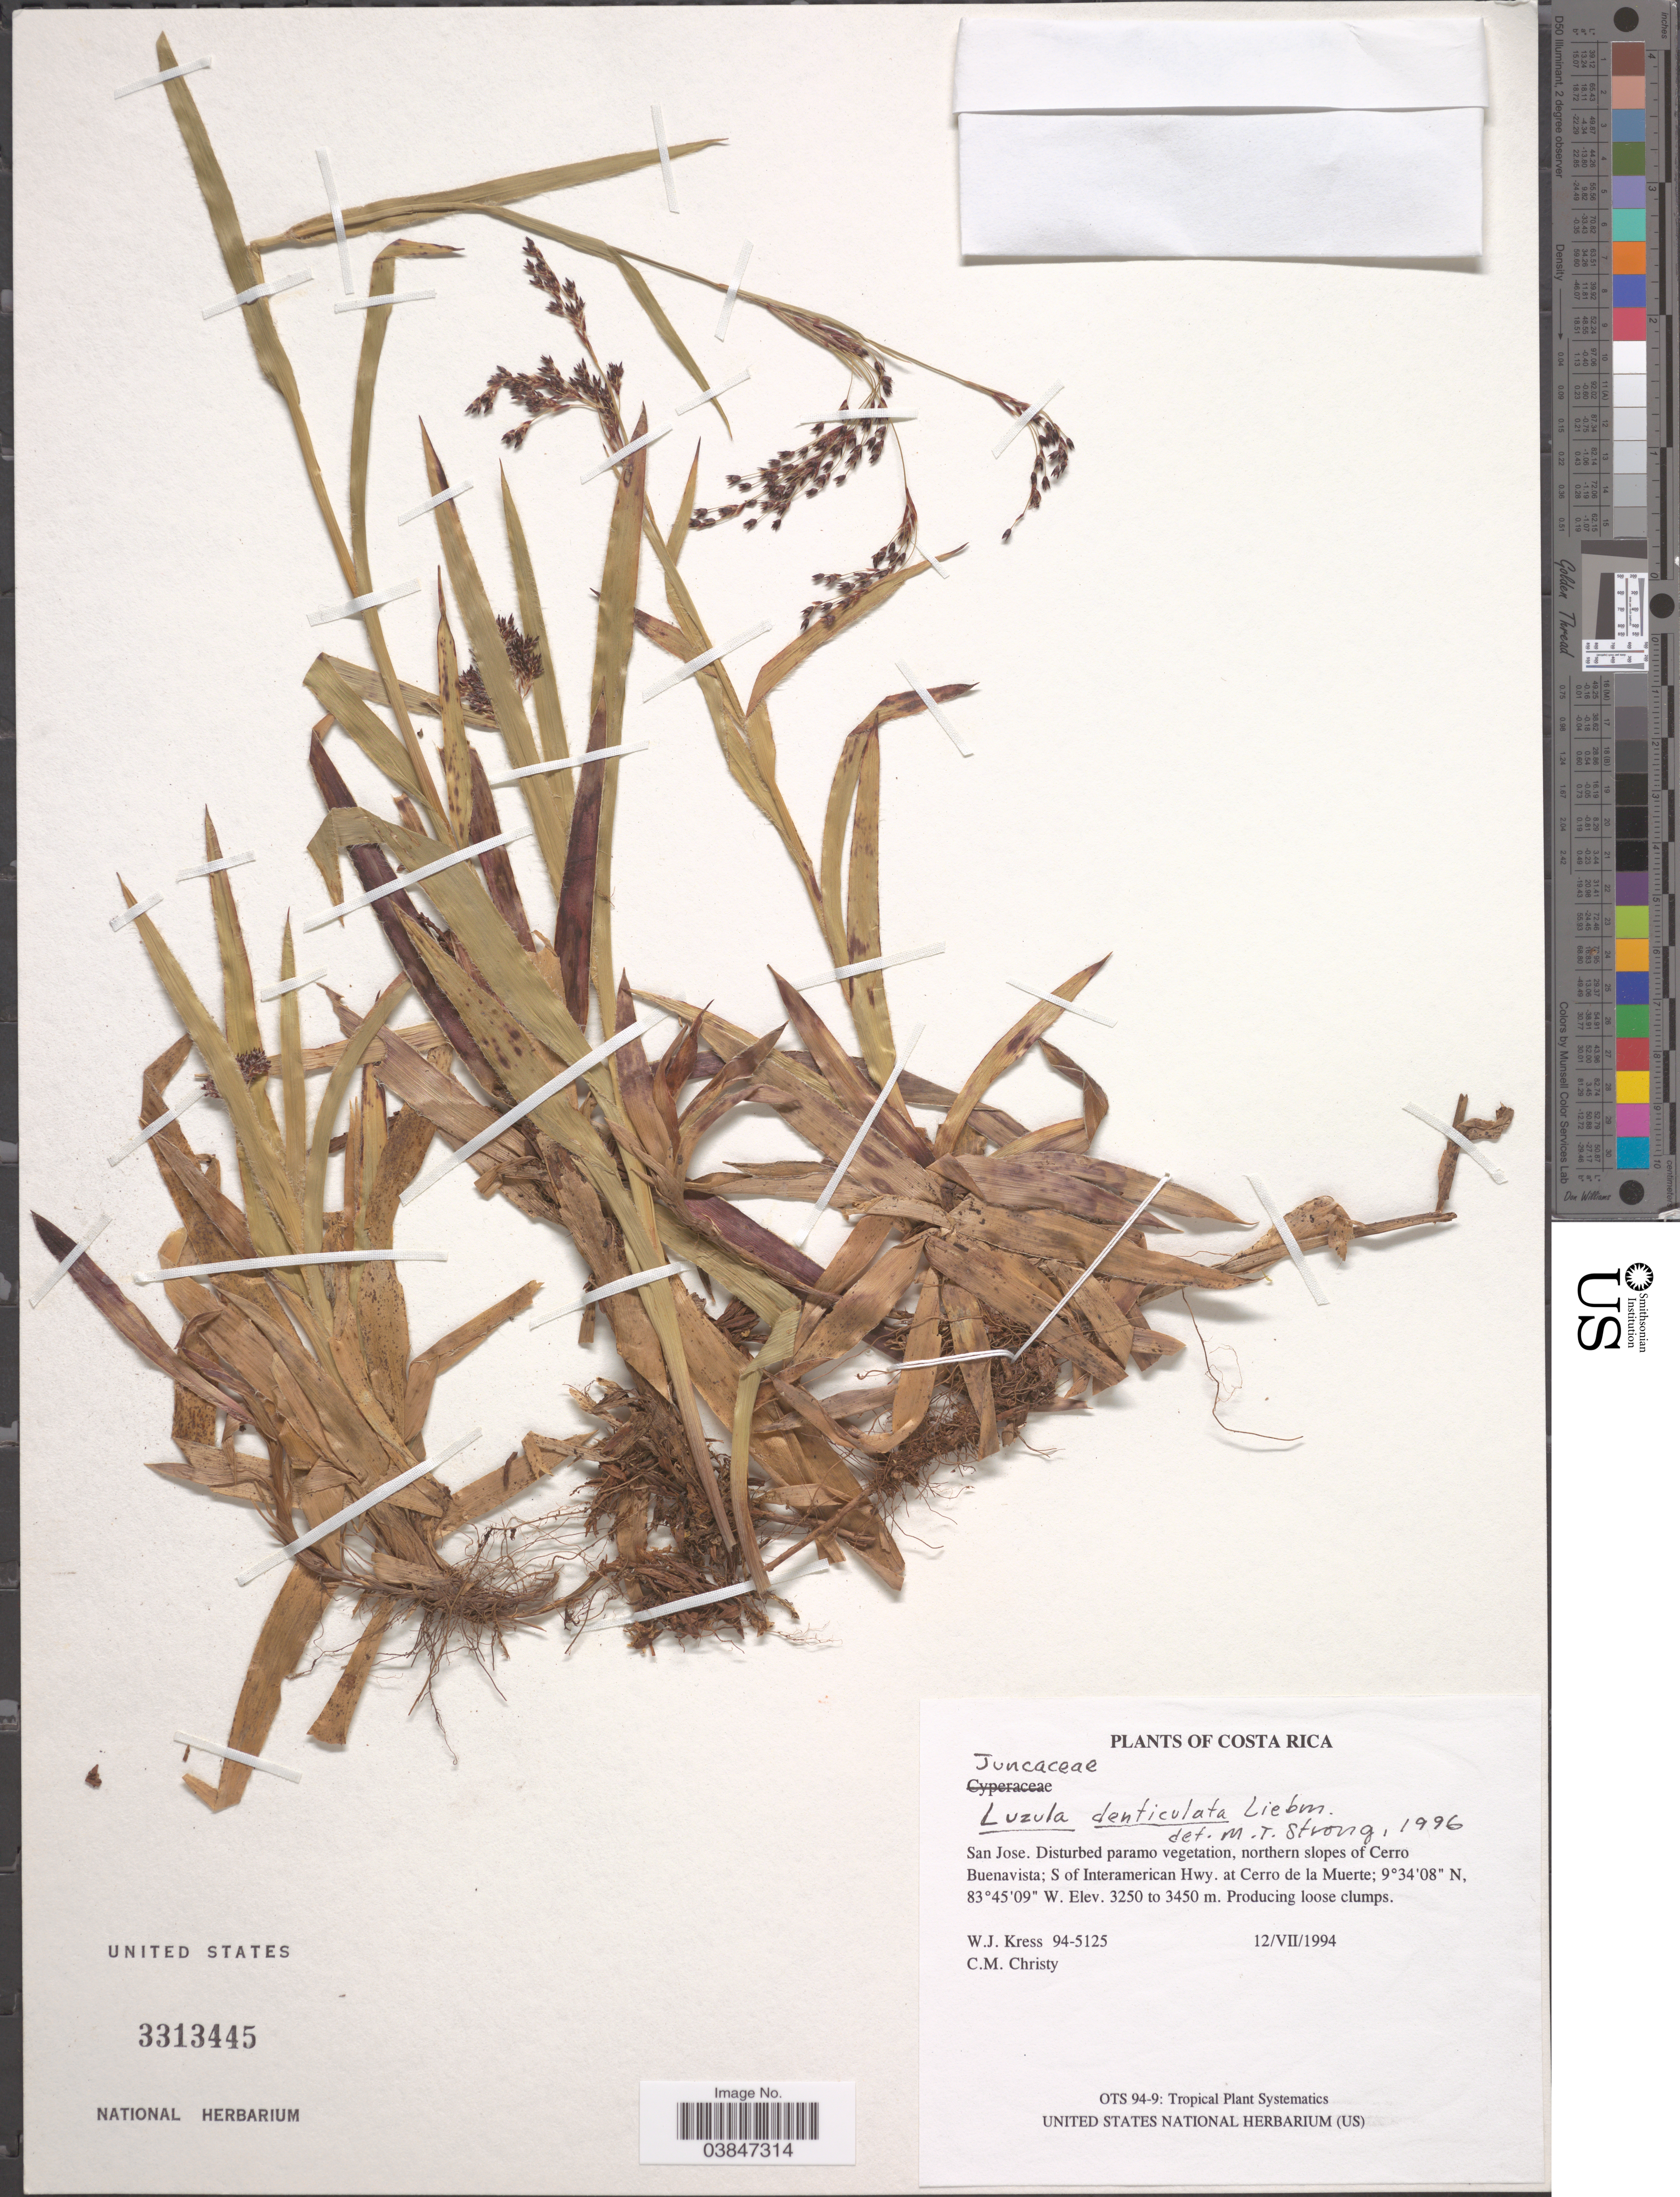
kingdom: Plantae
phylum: Tracheophyta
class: Liliopsida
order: Poales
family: Juncaceae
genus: Luzula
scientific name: Luzula denticulata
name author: Liebm.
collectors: W. J. Kress & C. M. Christy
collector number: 94-5125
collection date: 1994-07-12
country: Costa Rica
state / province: San José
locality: Disturbed paramo vegetation, northern slopes of Cerro Buenavista; S of Interamerican Hwy. at Cerro de la Muerte.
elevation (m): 3250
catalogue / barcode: US 3313445